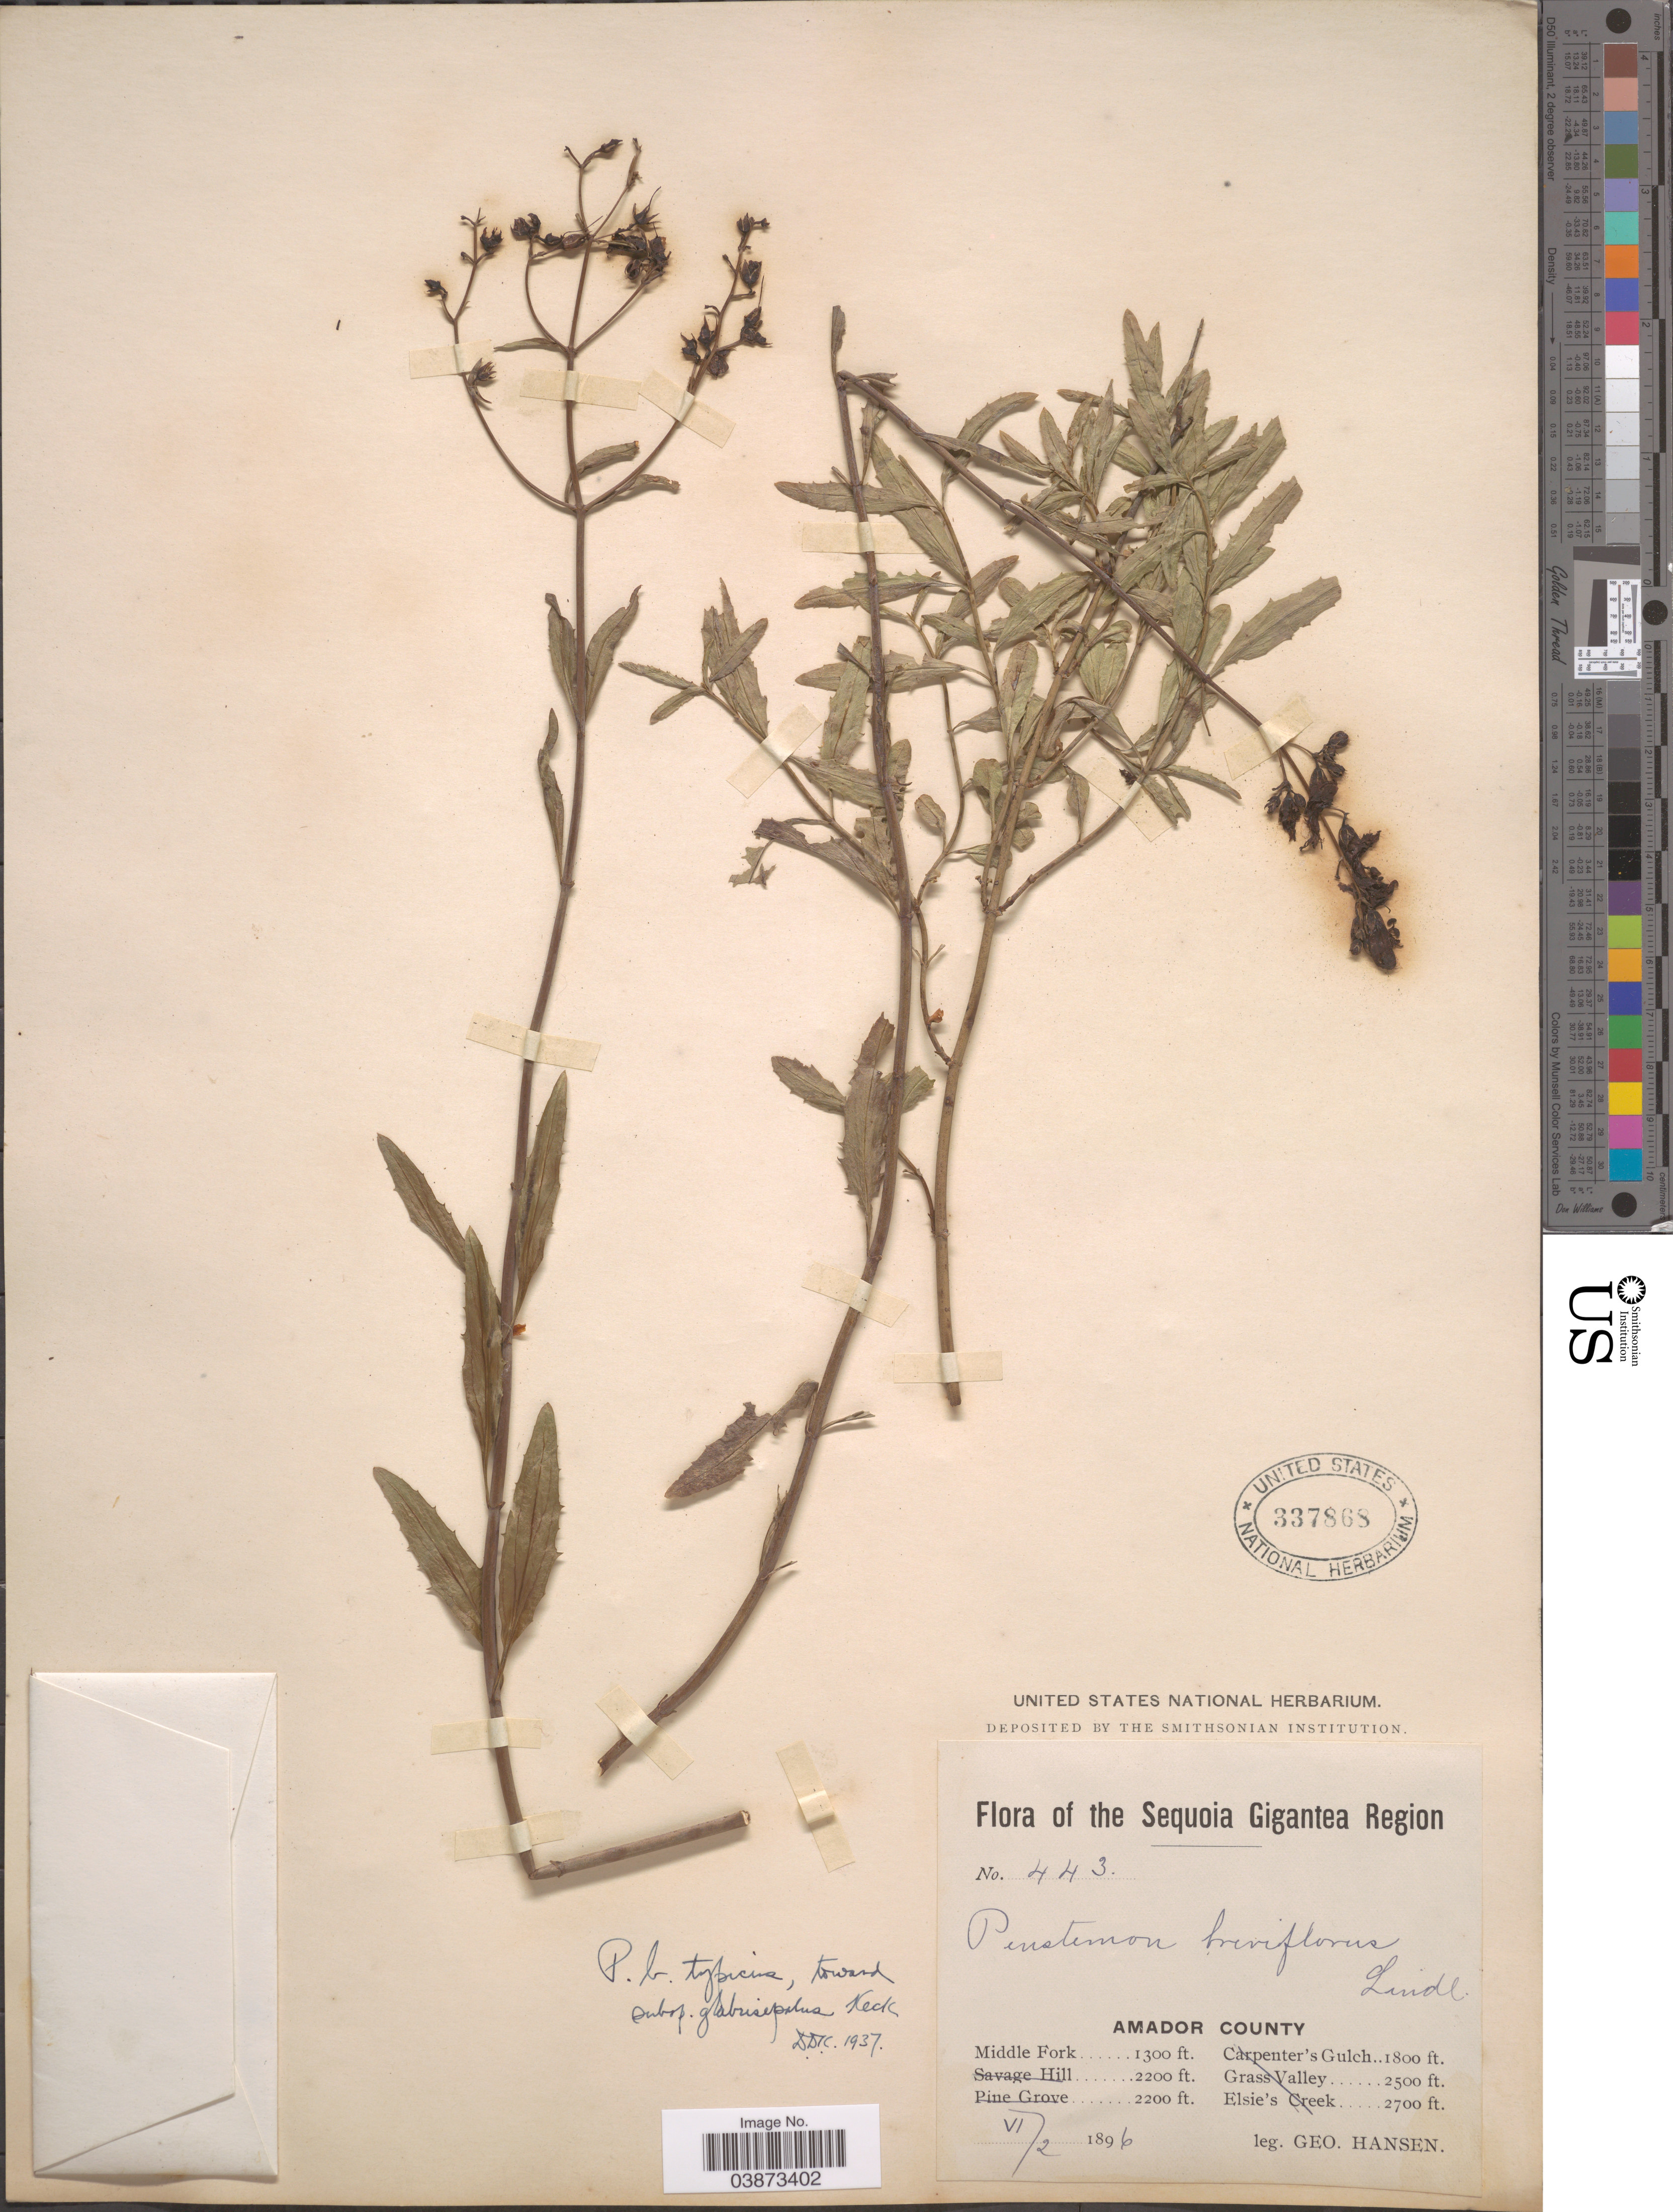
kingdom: Plantae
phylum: Tracheophyta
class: Magnoliopsida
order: Lamiales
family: Plantaginaceae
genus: Penstemon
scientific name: Penstemon breviflorus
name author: Lindl.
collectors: G. Hansen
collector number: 443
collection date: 1896-06-02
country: United States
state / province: California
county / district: Amador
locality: The Sequoia Gigantea Region. Amador County. Middle Fork.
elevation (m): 396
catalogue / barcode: US 337868